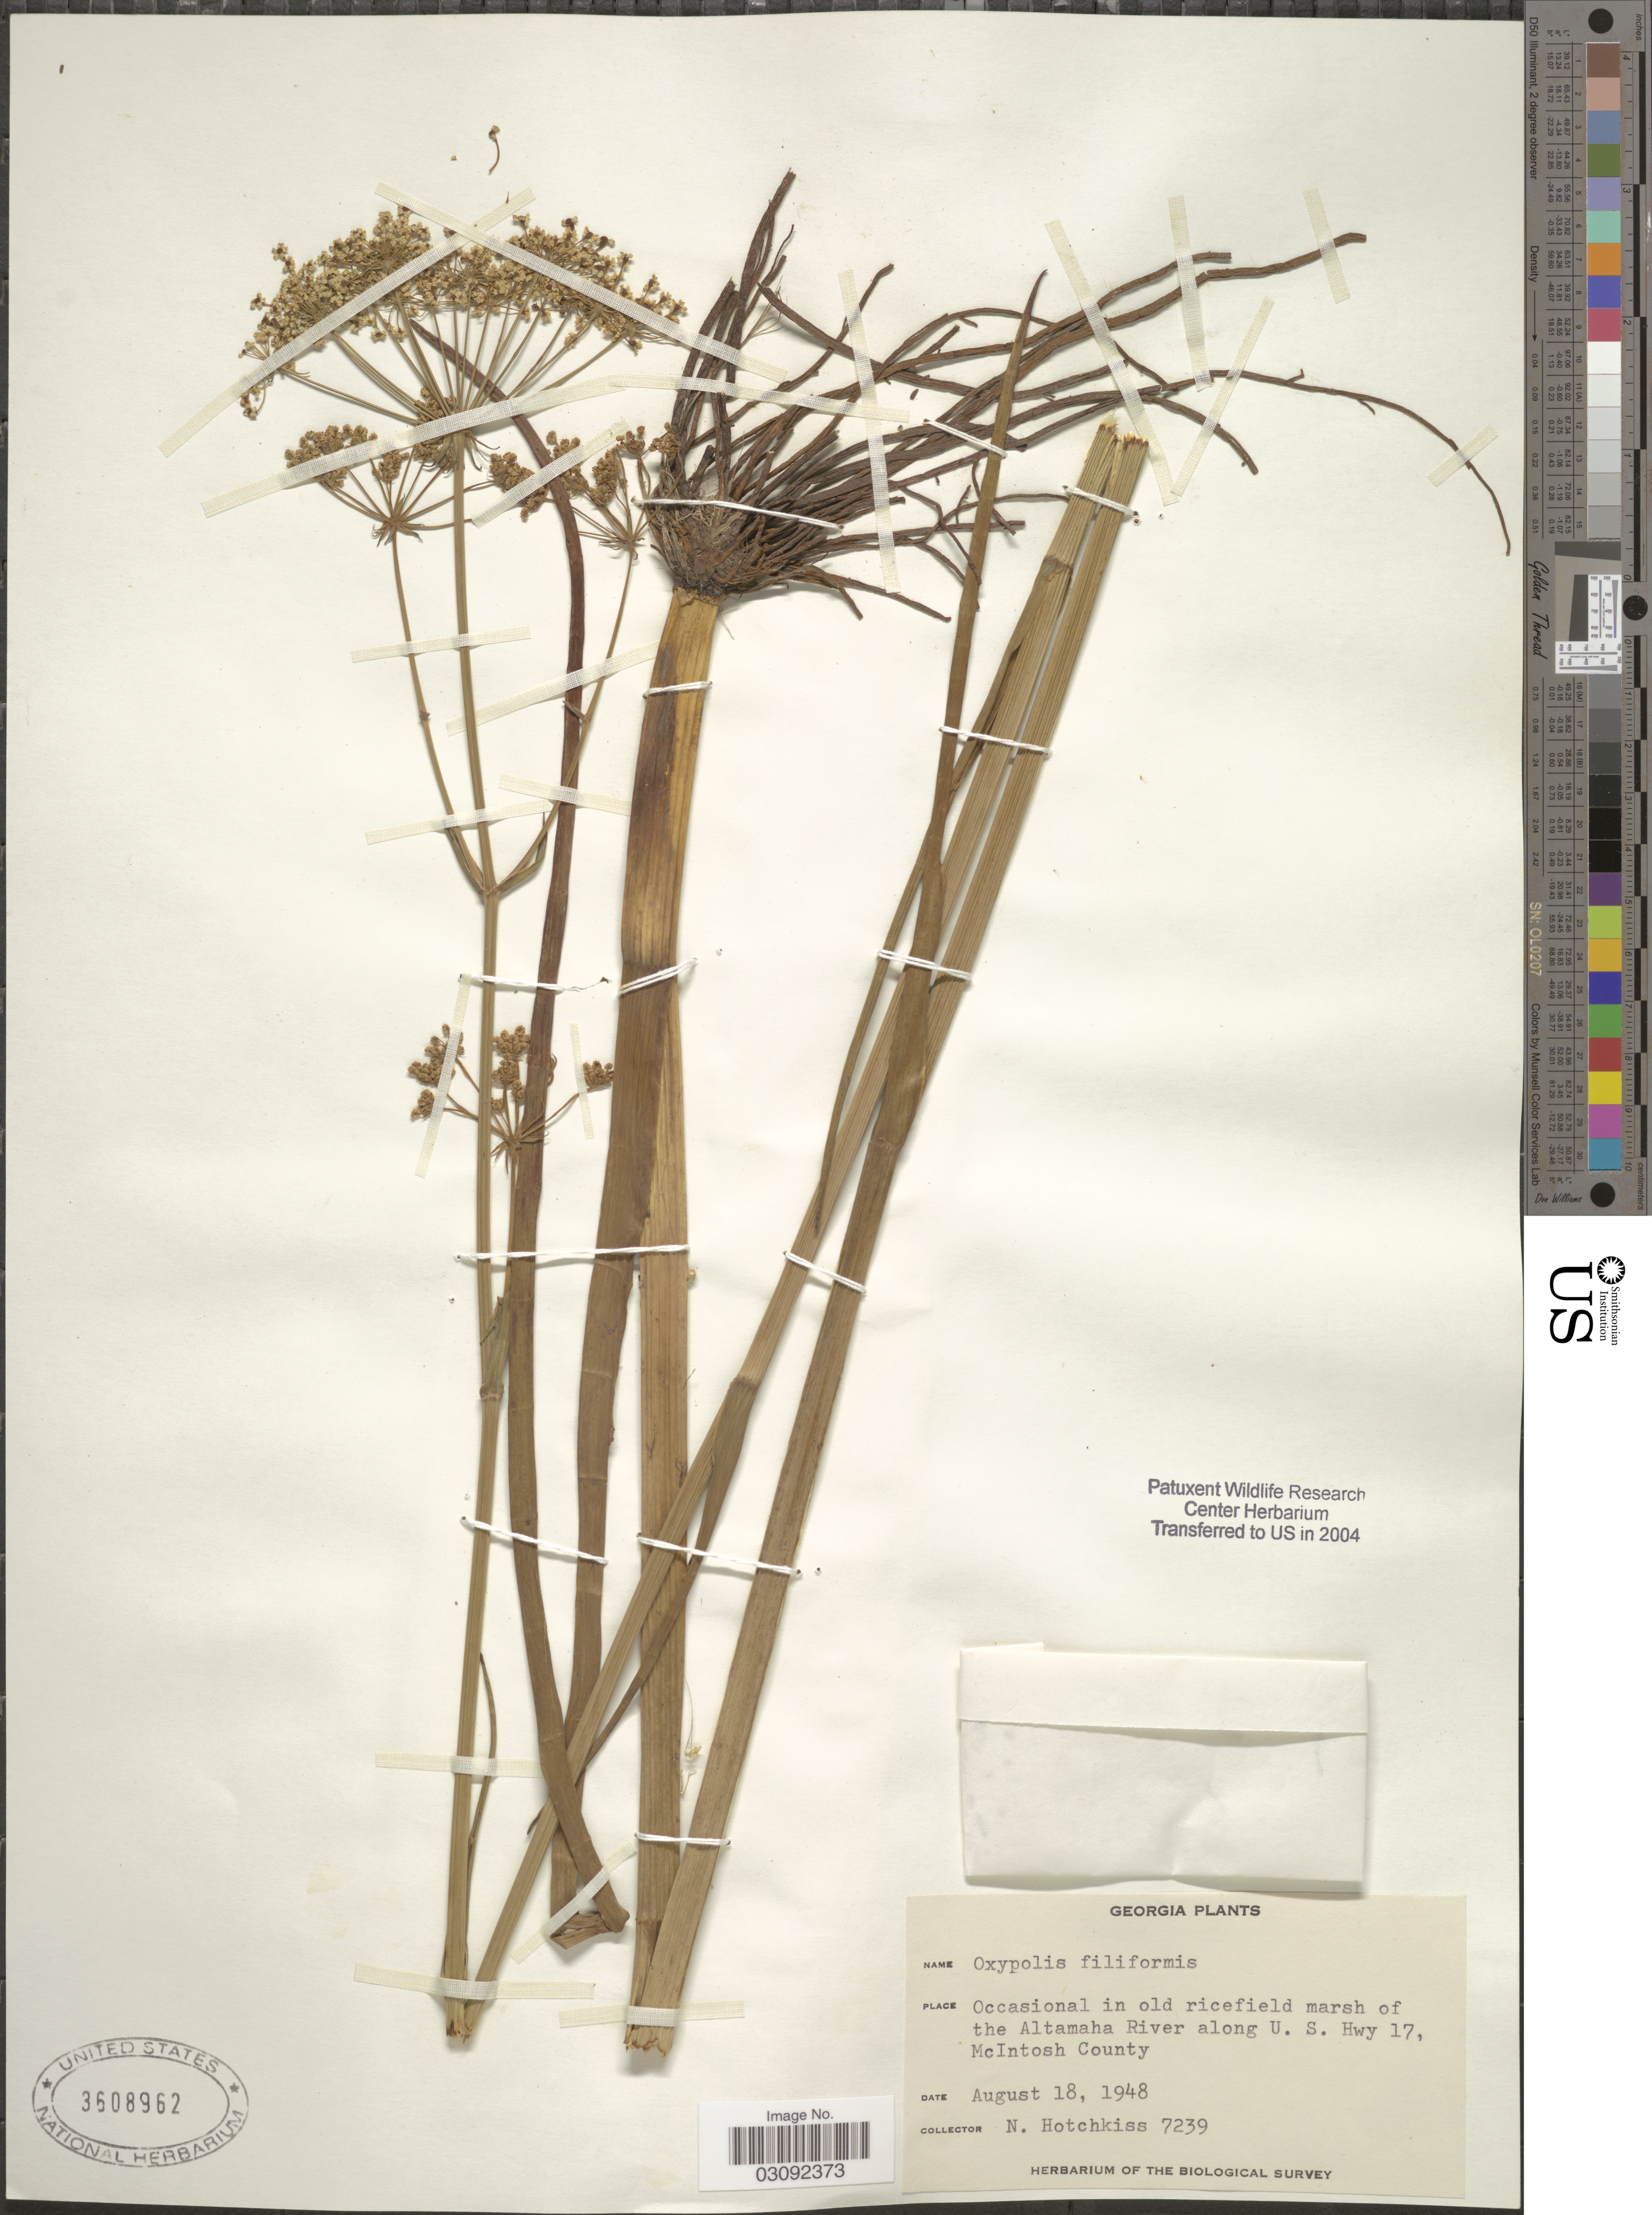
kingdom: Plantae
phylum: Tracheophyta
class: Magnoliopsida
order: Apiales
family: Apiaceae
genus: Oxypolis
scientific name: Oxypolis filiformis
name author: (Walter) Britton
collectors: N. Hotchkiss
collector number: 7239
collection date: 1948-08-18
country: United States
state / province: Georgia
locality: Marsh of the Altamaha River along U. S. Hwy 17, McIntosh County.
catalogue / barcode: US 3608962